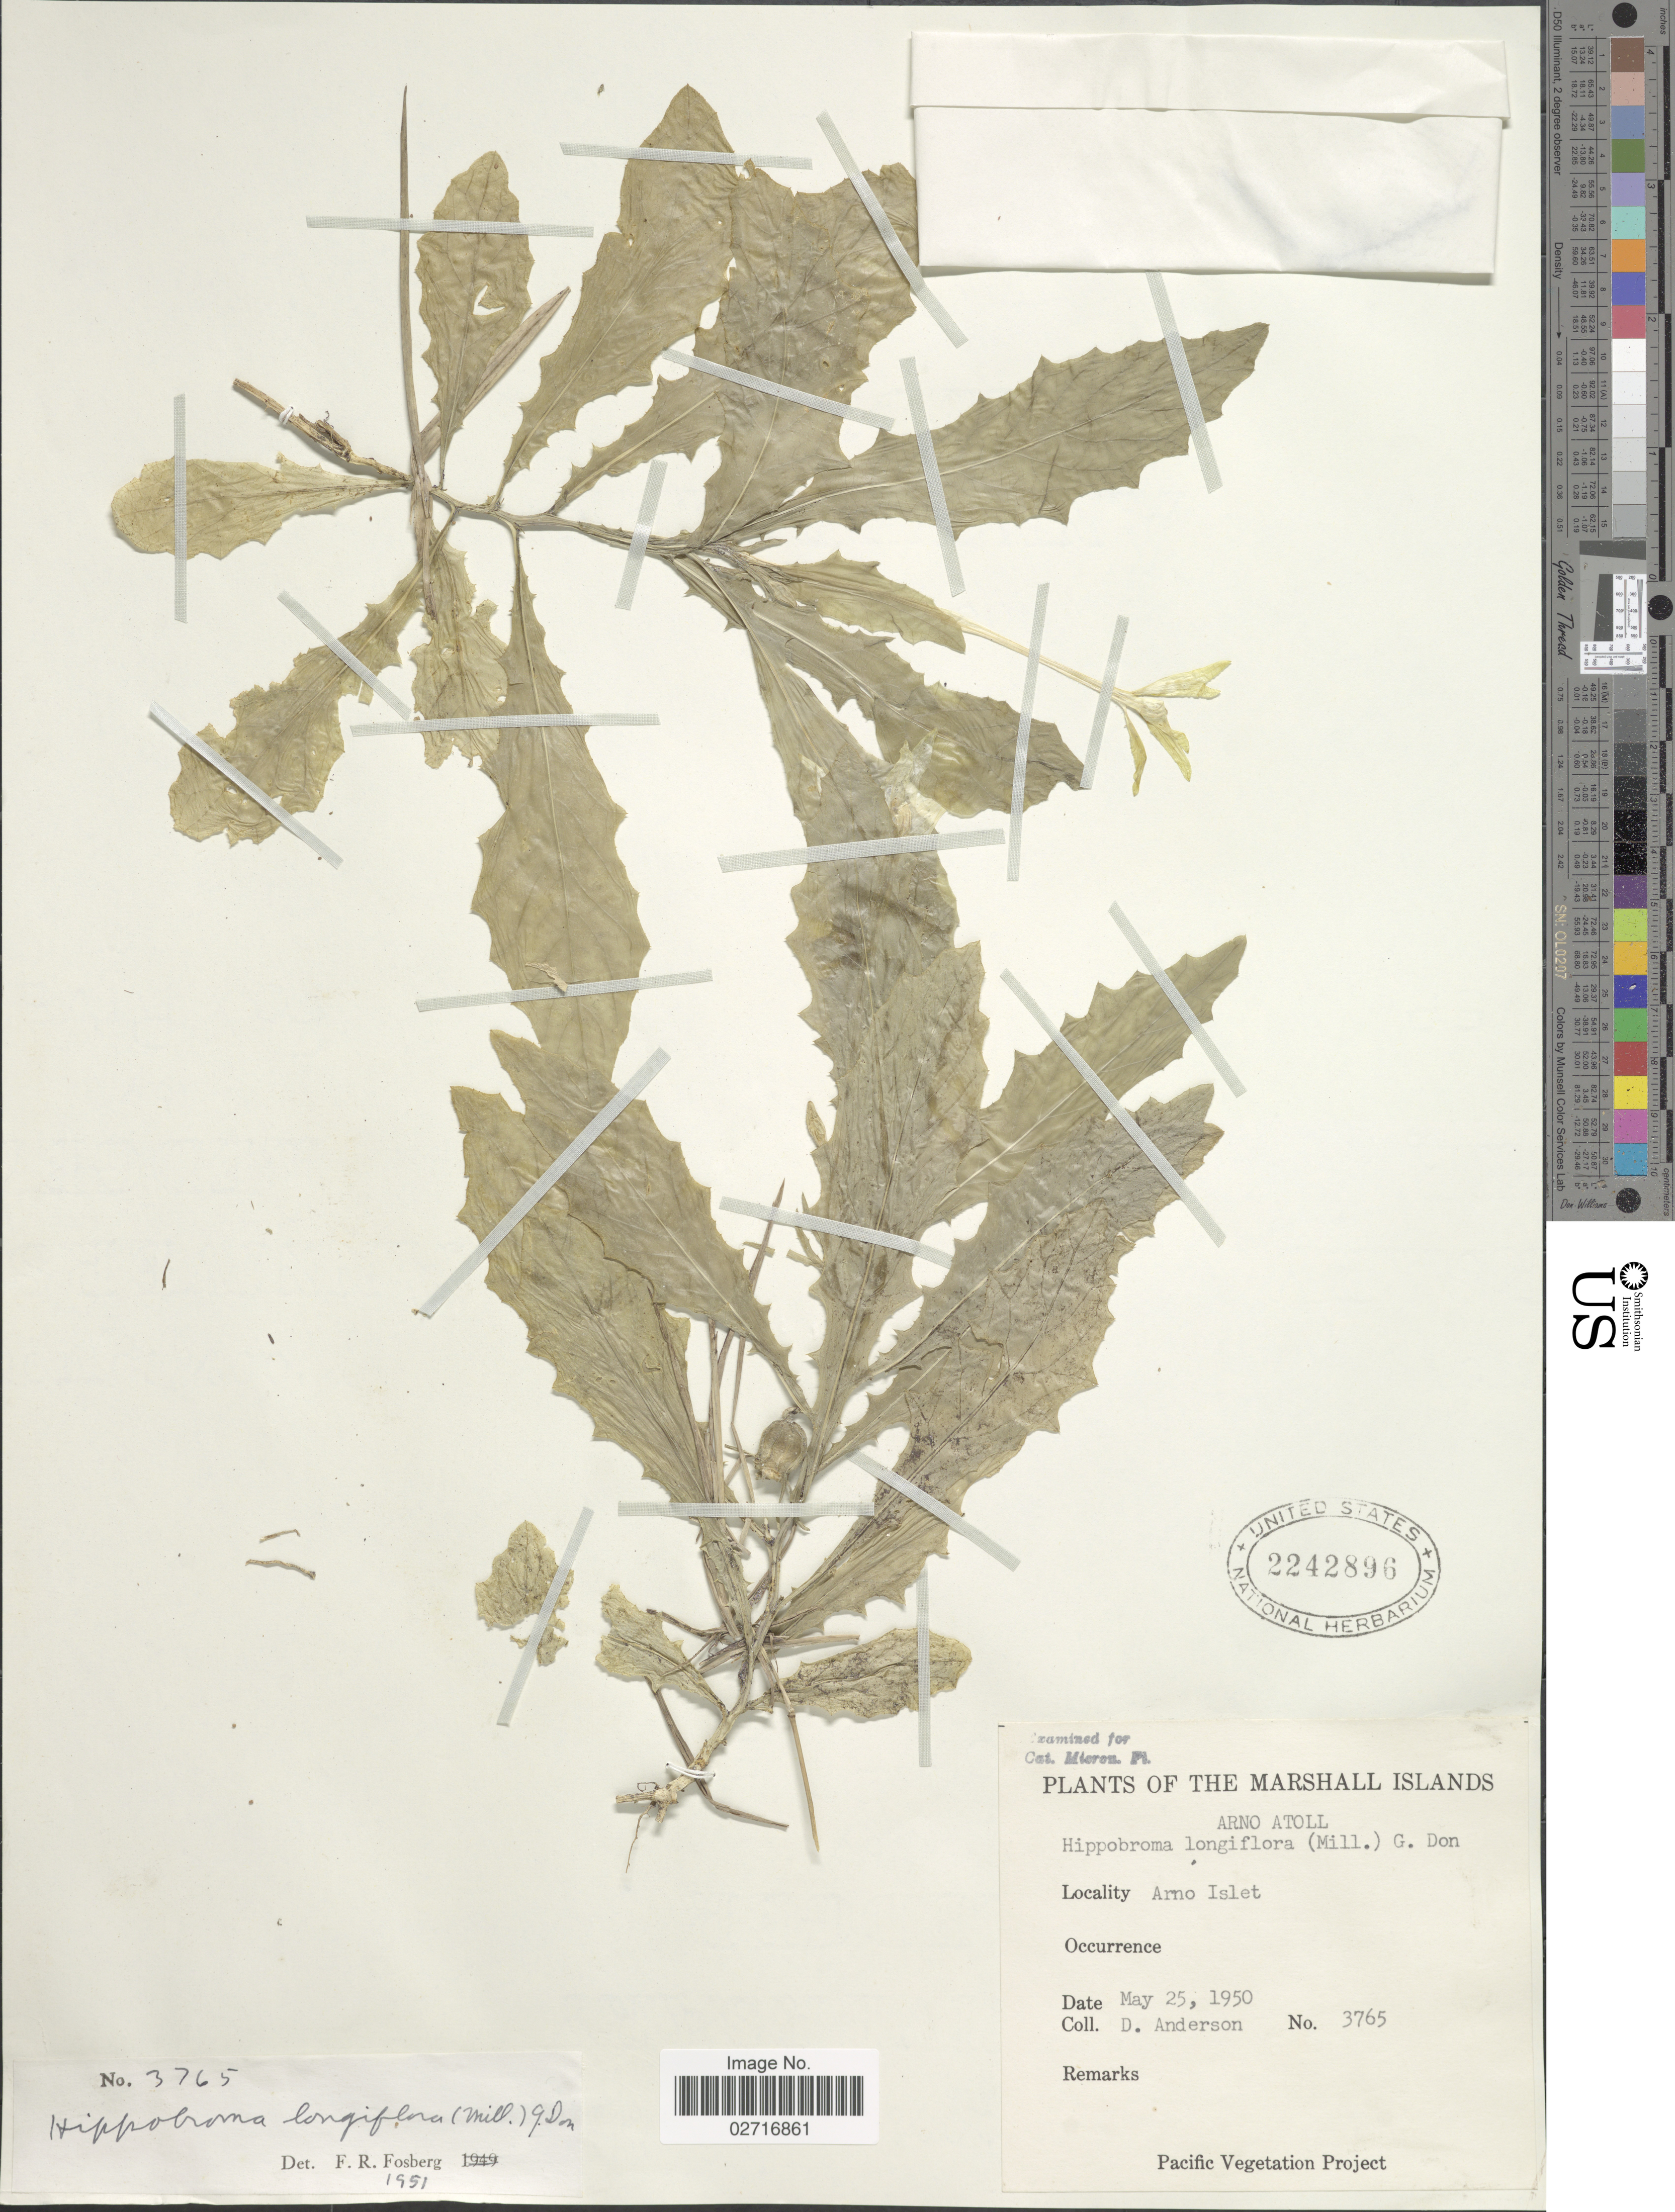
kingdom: Plantae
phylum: Tracheophyta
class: Magnoliopsida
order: Asterales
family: Campanulaceae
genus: Hippobroma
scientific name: Hippobroma longiflora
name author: (L.) G. Don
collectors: D. Anderson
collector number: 3765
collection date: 1950-05-25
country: Marshall Islands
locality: Likiep Atoll, Arno Islet.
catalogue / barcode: US 2242896